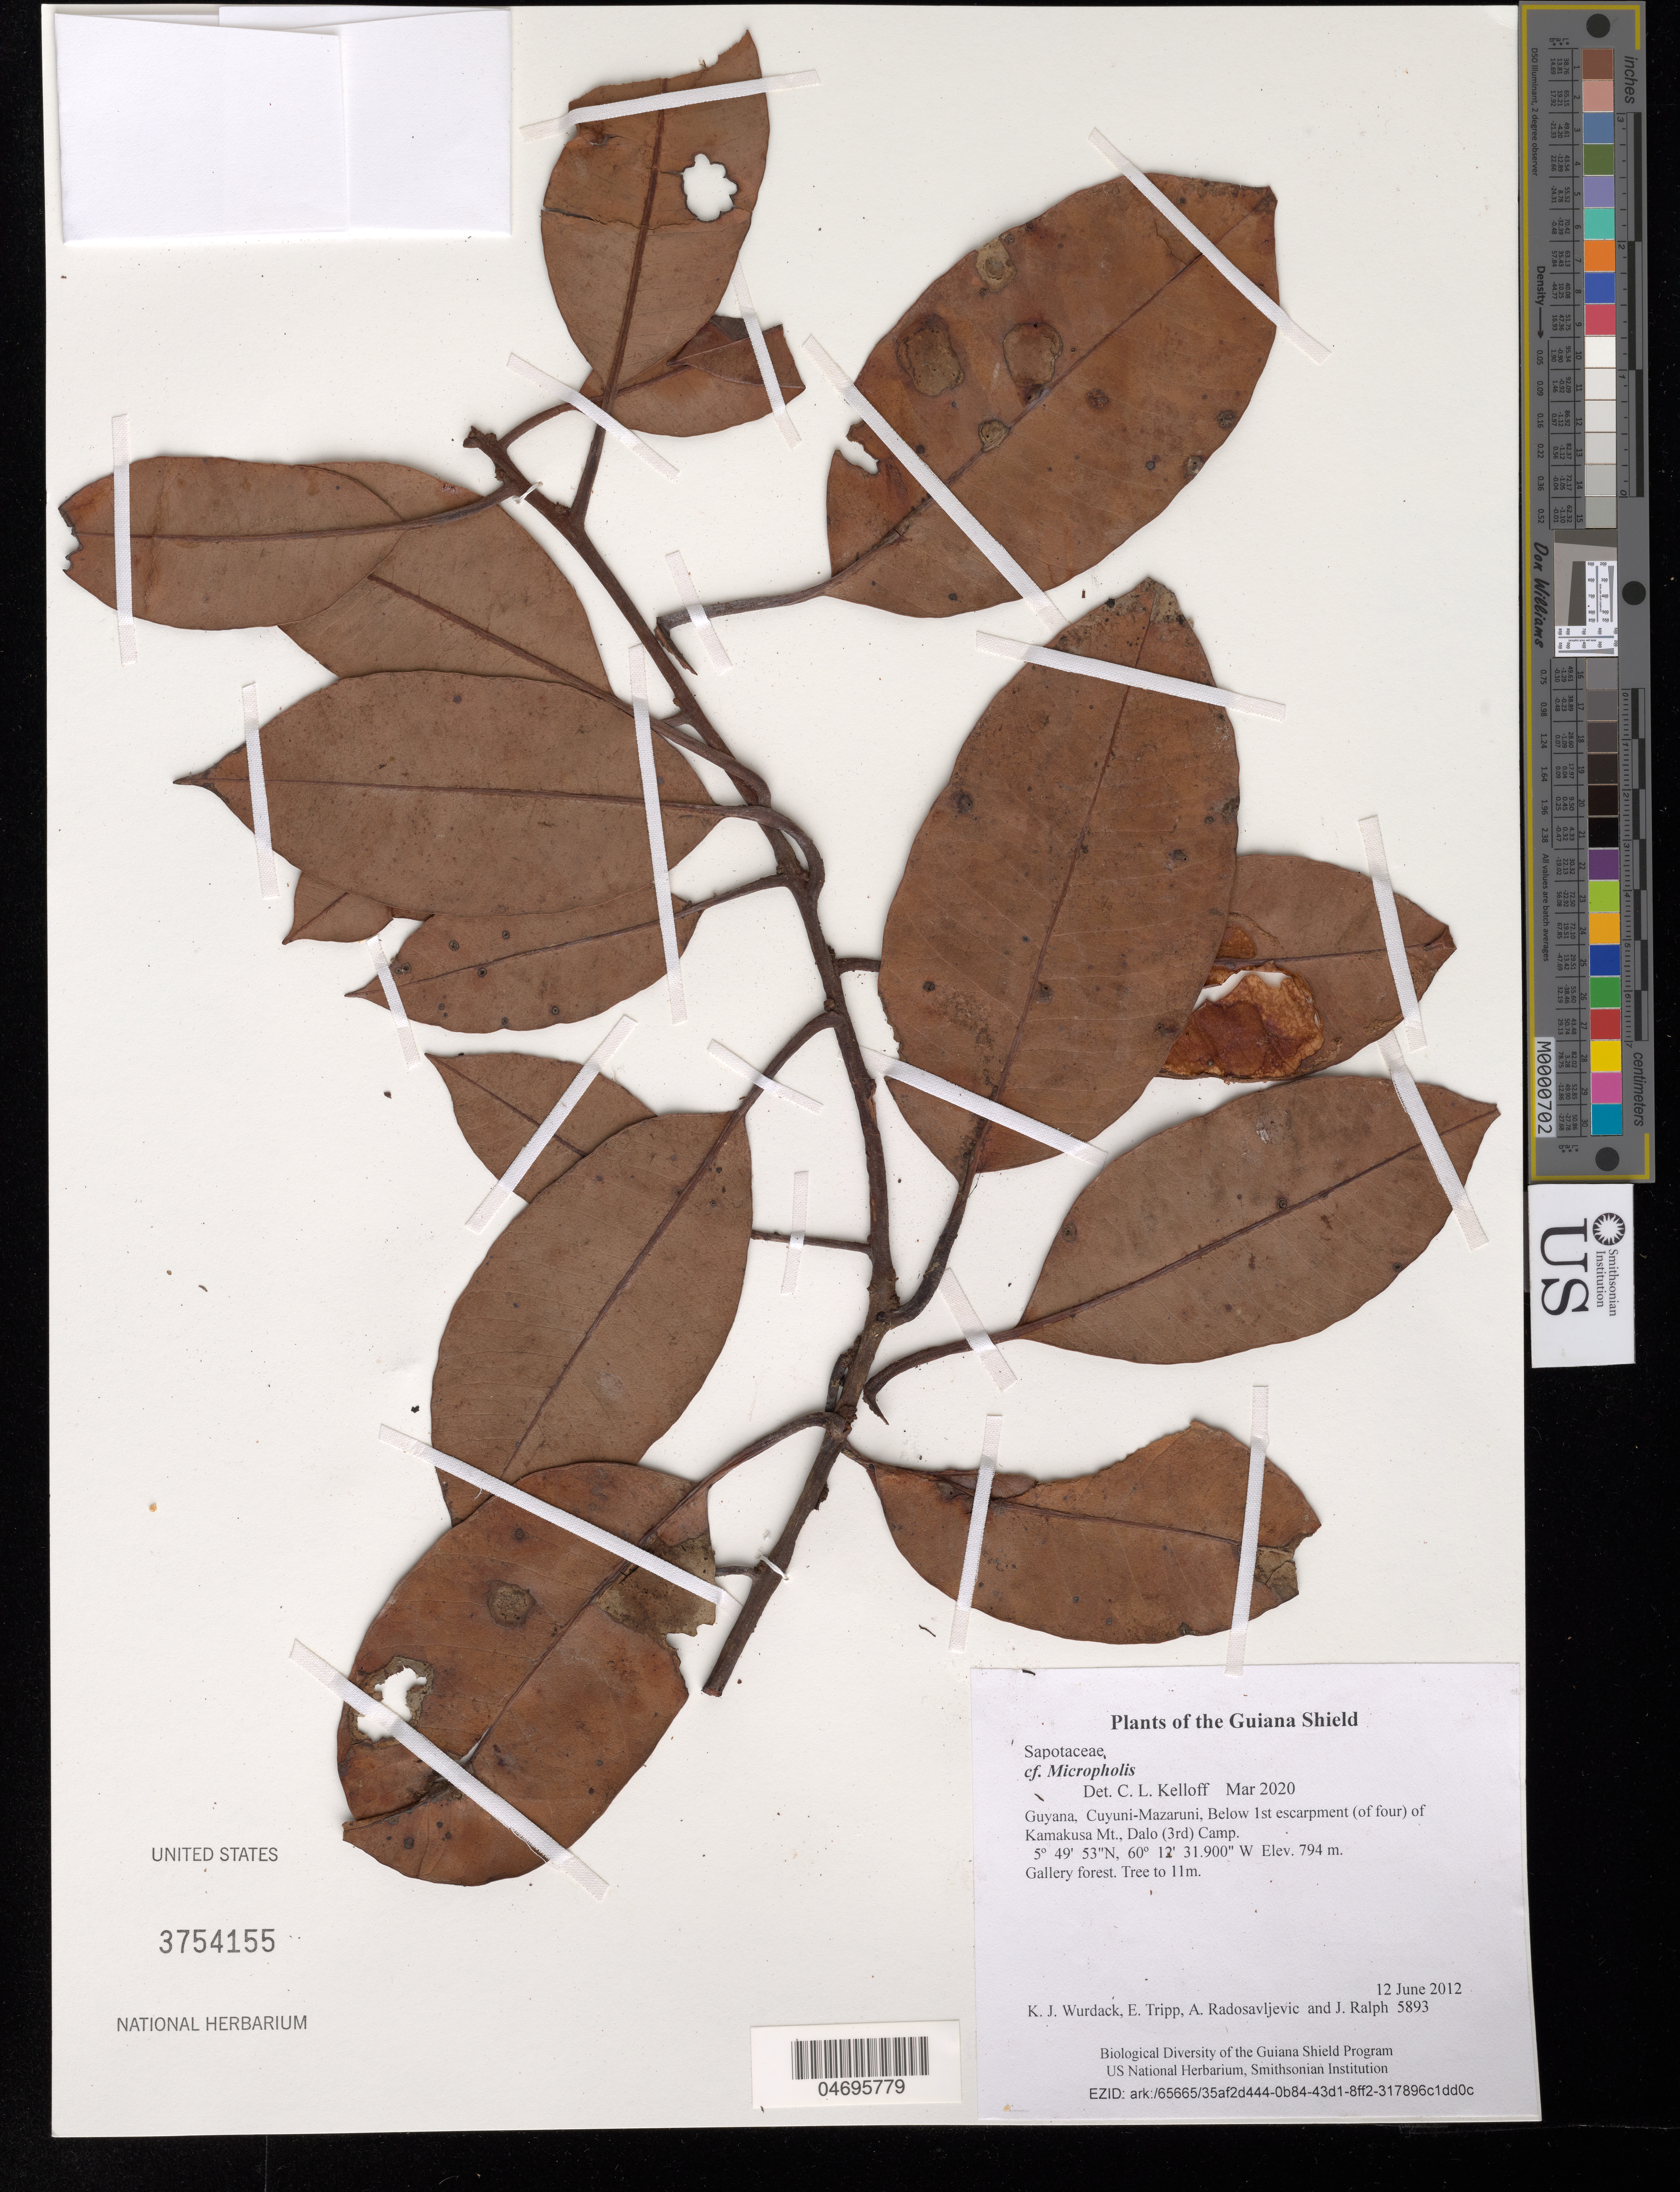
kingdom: Plantae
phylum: Tracheophyta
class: Magnoliopsida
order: Ericales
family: Sapotaceae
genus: Micropholis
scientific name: Micropholis sp.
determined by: Kelloff, C. L.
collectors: K. Wurdack, E. Tripp, A. Radosavljevic & J. Ralph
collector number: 5893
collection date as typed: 12 June 2012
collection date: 2012-06-12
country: Guyana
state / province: Cuyuni-Mazaruni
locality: Below 1st escarpment (of four) of Kamakusa Mt., Dalo (3rd) Camp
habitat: Gallery forest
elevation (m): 794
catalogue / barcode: US 3754155